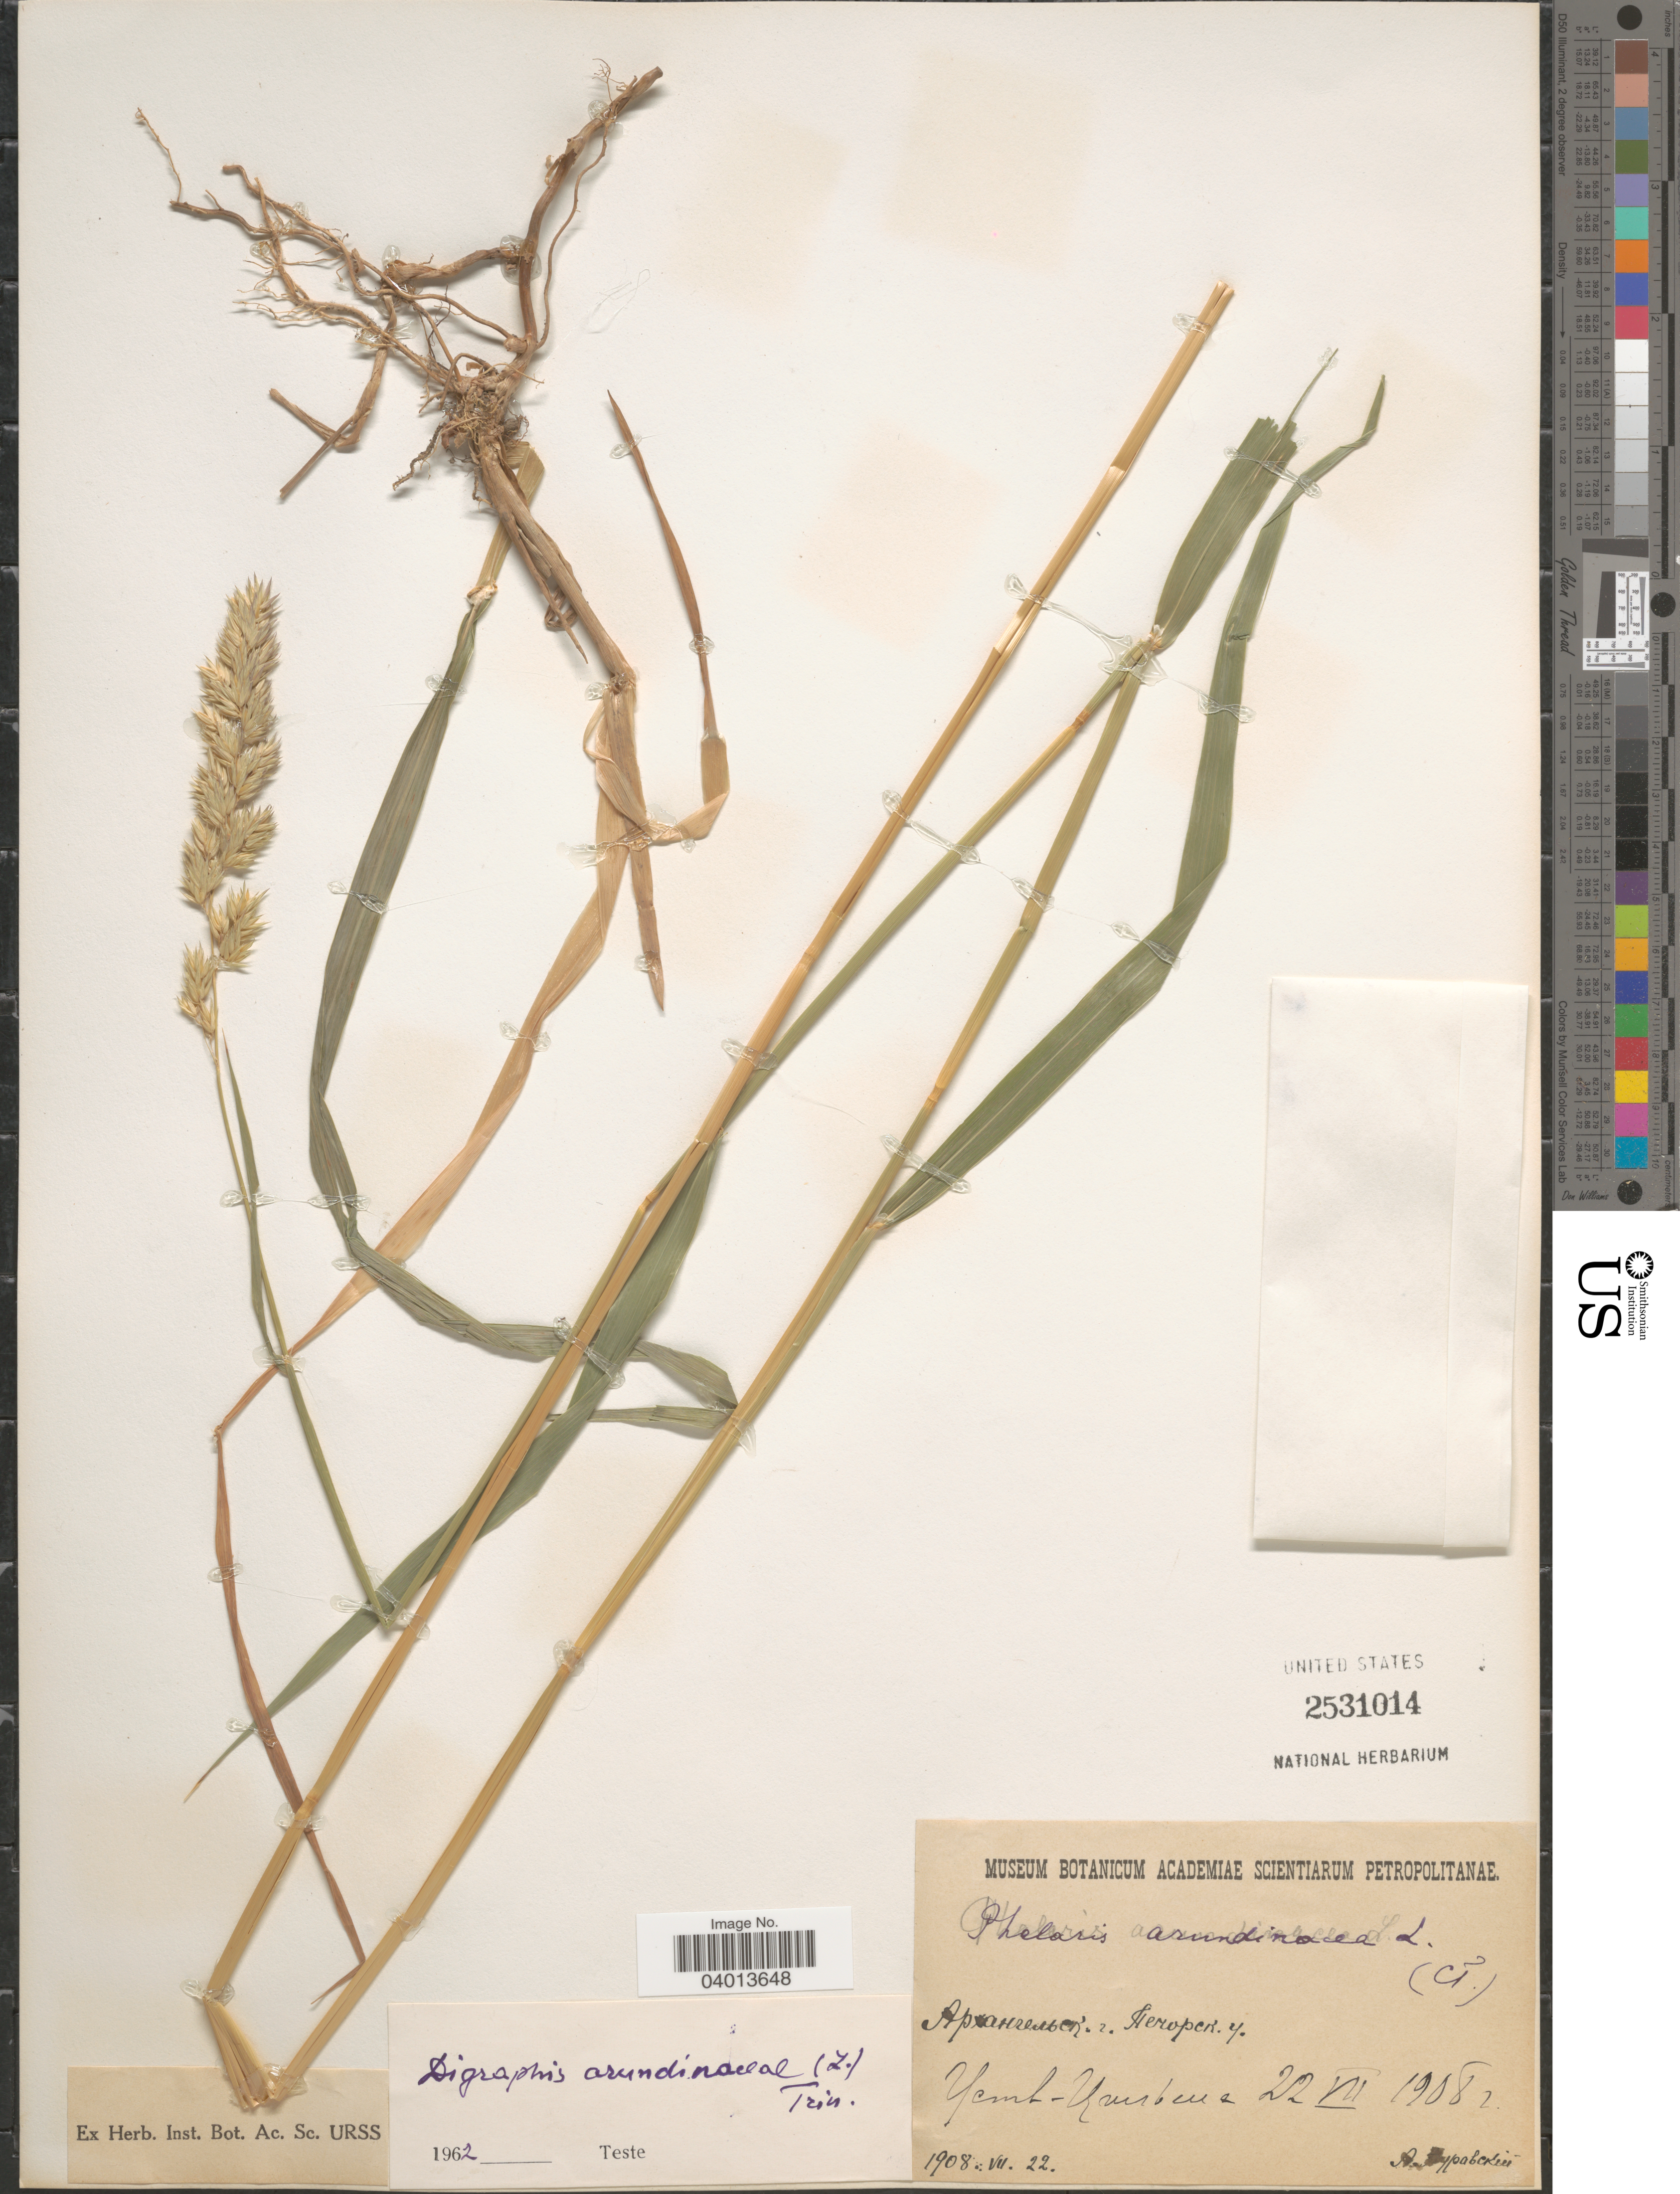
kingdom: Plantae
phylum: Tracheophyta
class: Liliopsida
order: Poales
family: Poaceae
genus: Phalaris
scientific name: Phalaris arundinacea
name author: L.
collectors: A. Muravskiy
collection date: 1908-07-22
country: Russian Federation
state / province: Komi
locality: Ust-Tsilma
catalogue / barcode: US 2531014